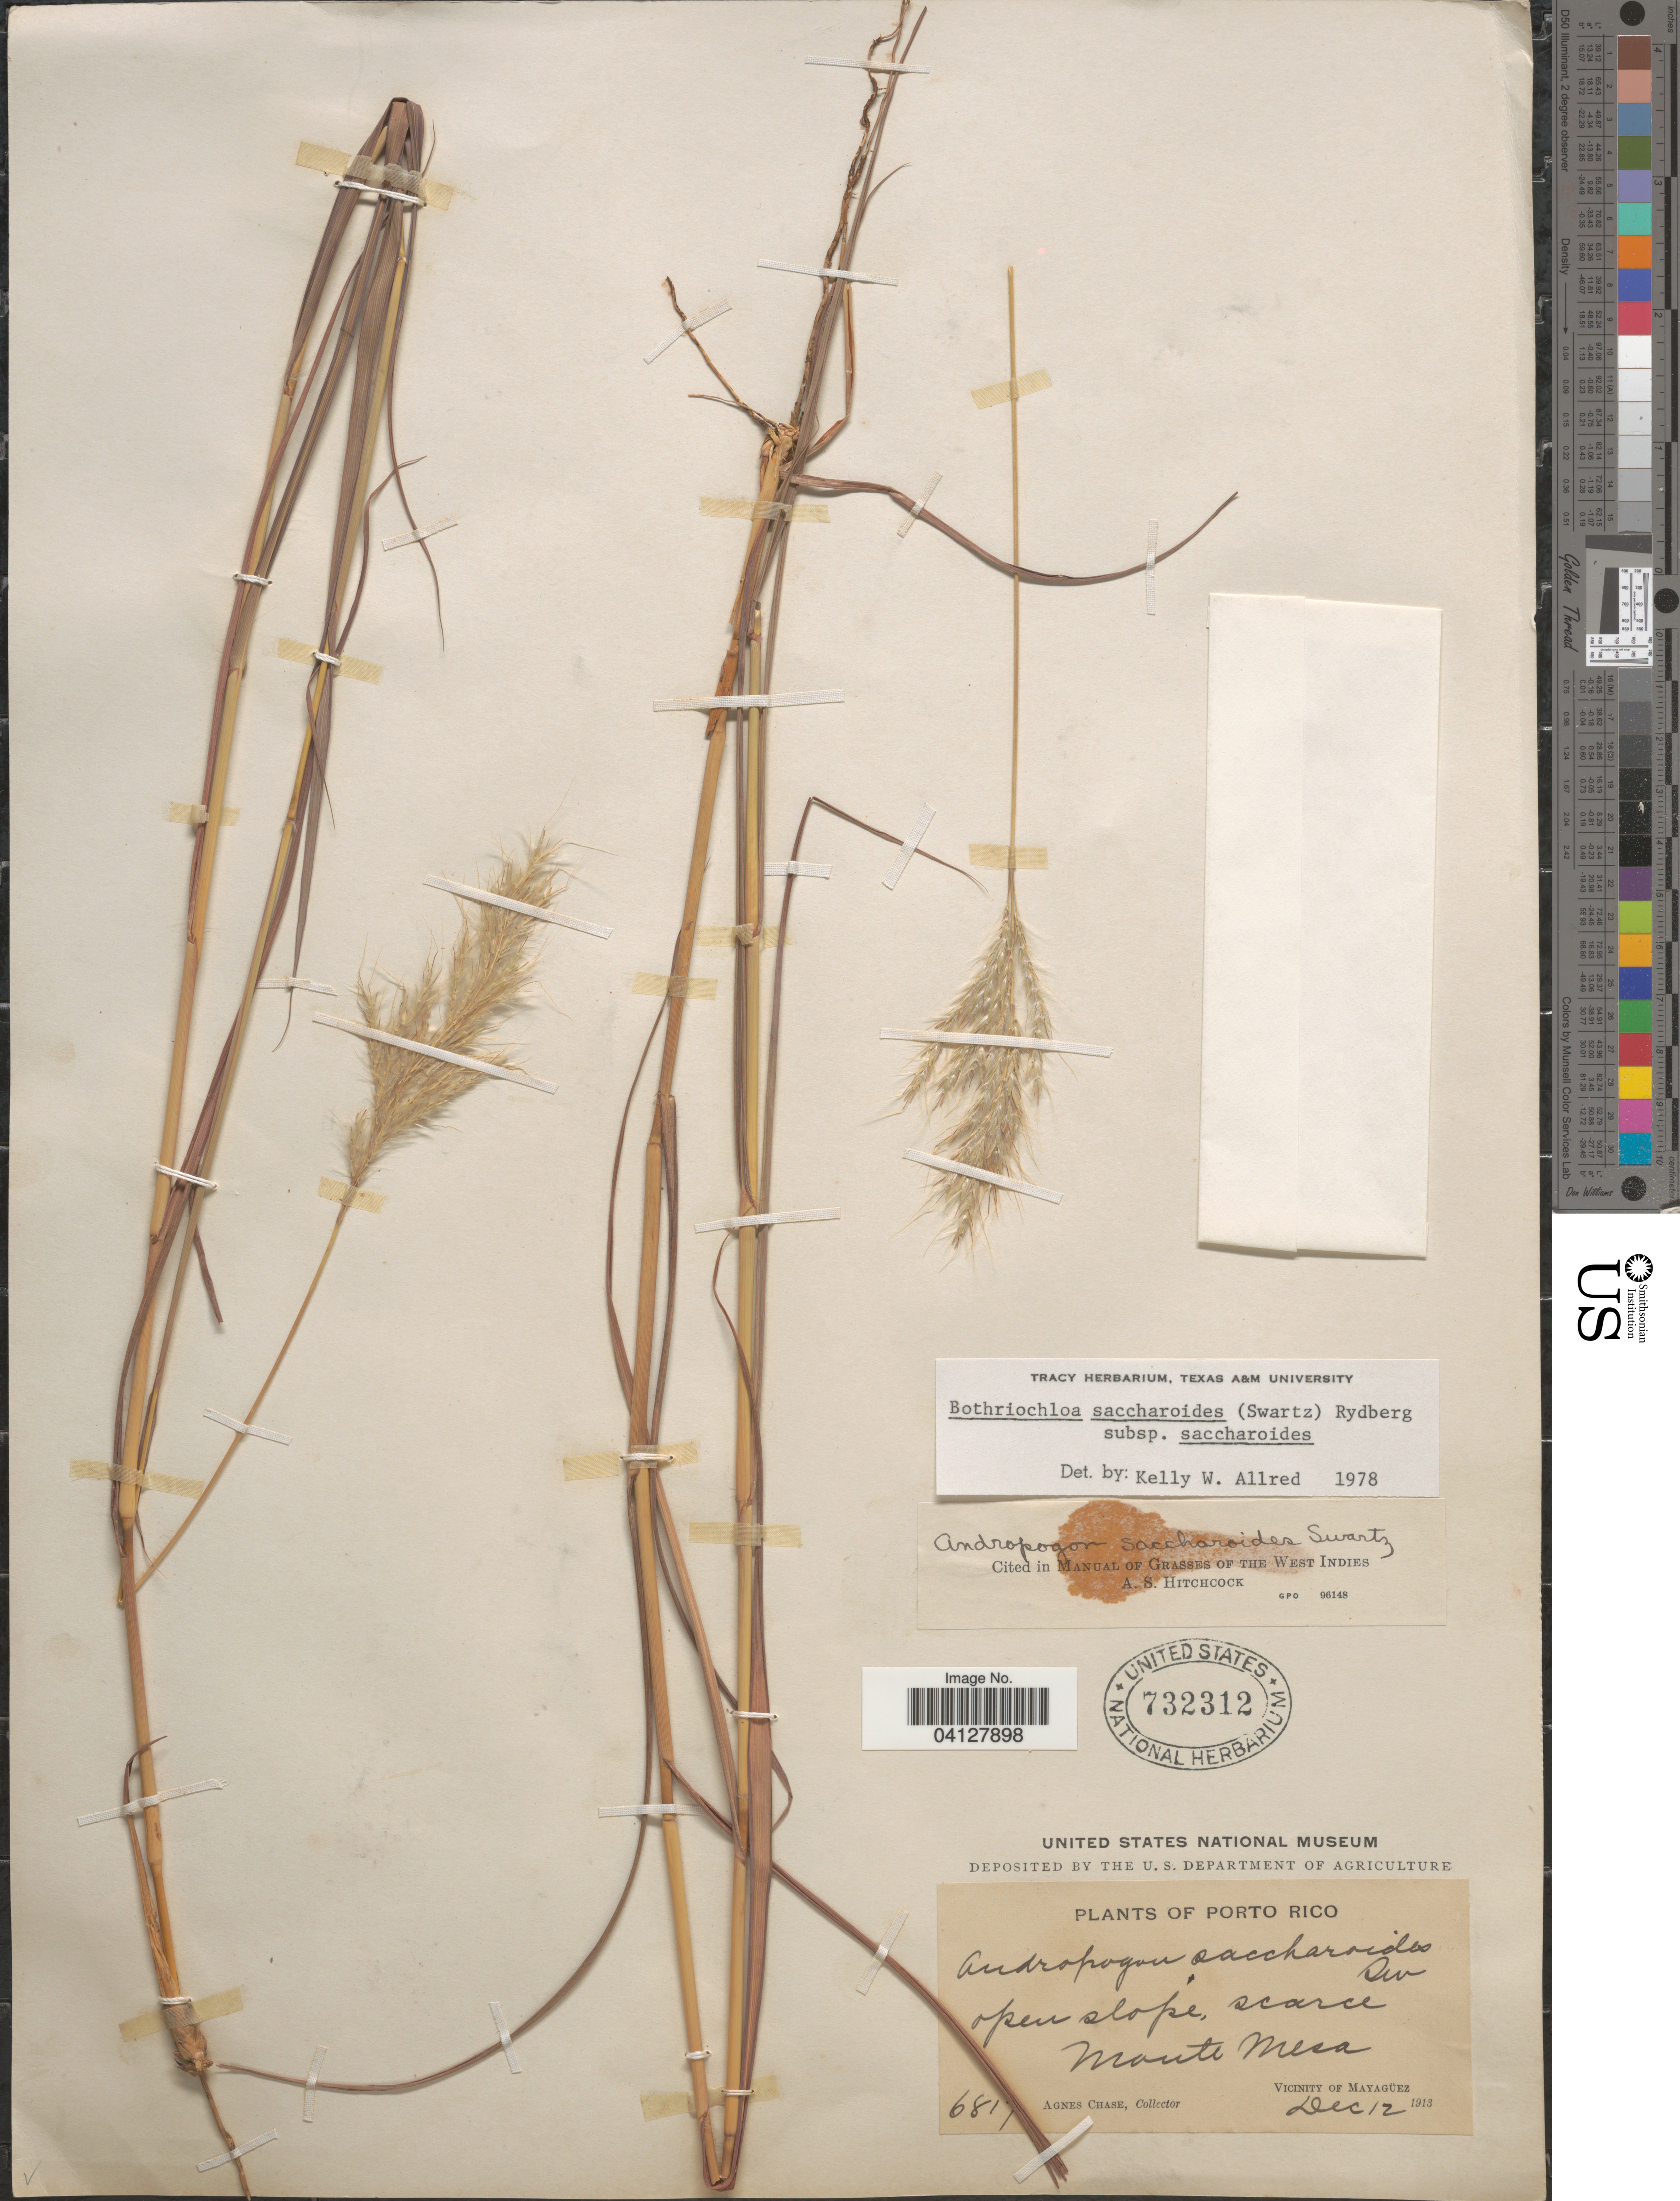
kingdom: Plantae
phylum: Tracheophyta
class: Liliopsida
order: Poales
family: Poaceae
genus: Bothriochloa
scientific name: Bothriochloa saccharoides subsp. saccharoides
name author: (Sw.) Rydb.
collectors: A. Chase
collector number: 6817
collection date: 1913-12-12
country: Puerto Rico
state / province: Mayagüez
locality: Monte Mesa. Vicinity of Mayagüez.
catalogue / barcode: US 732312